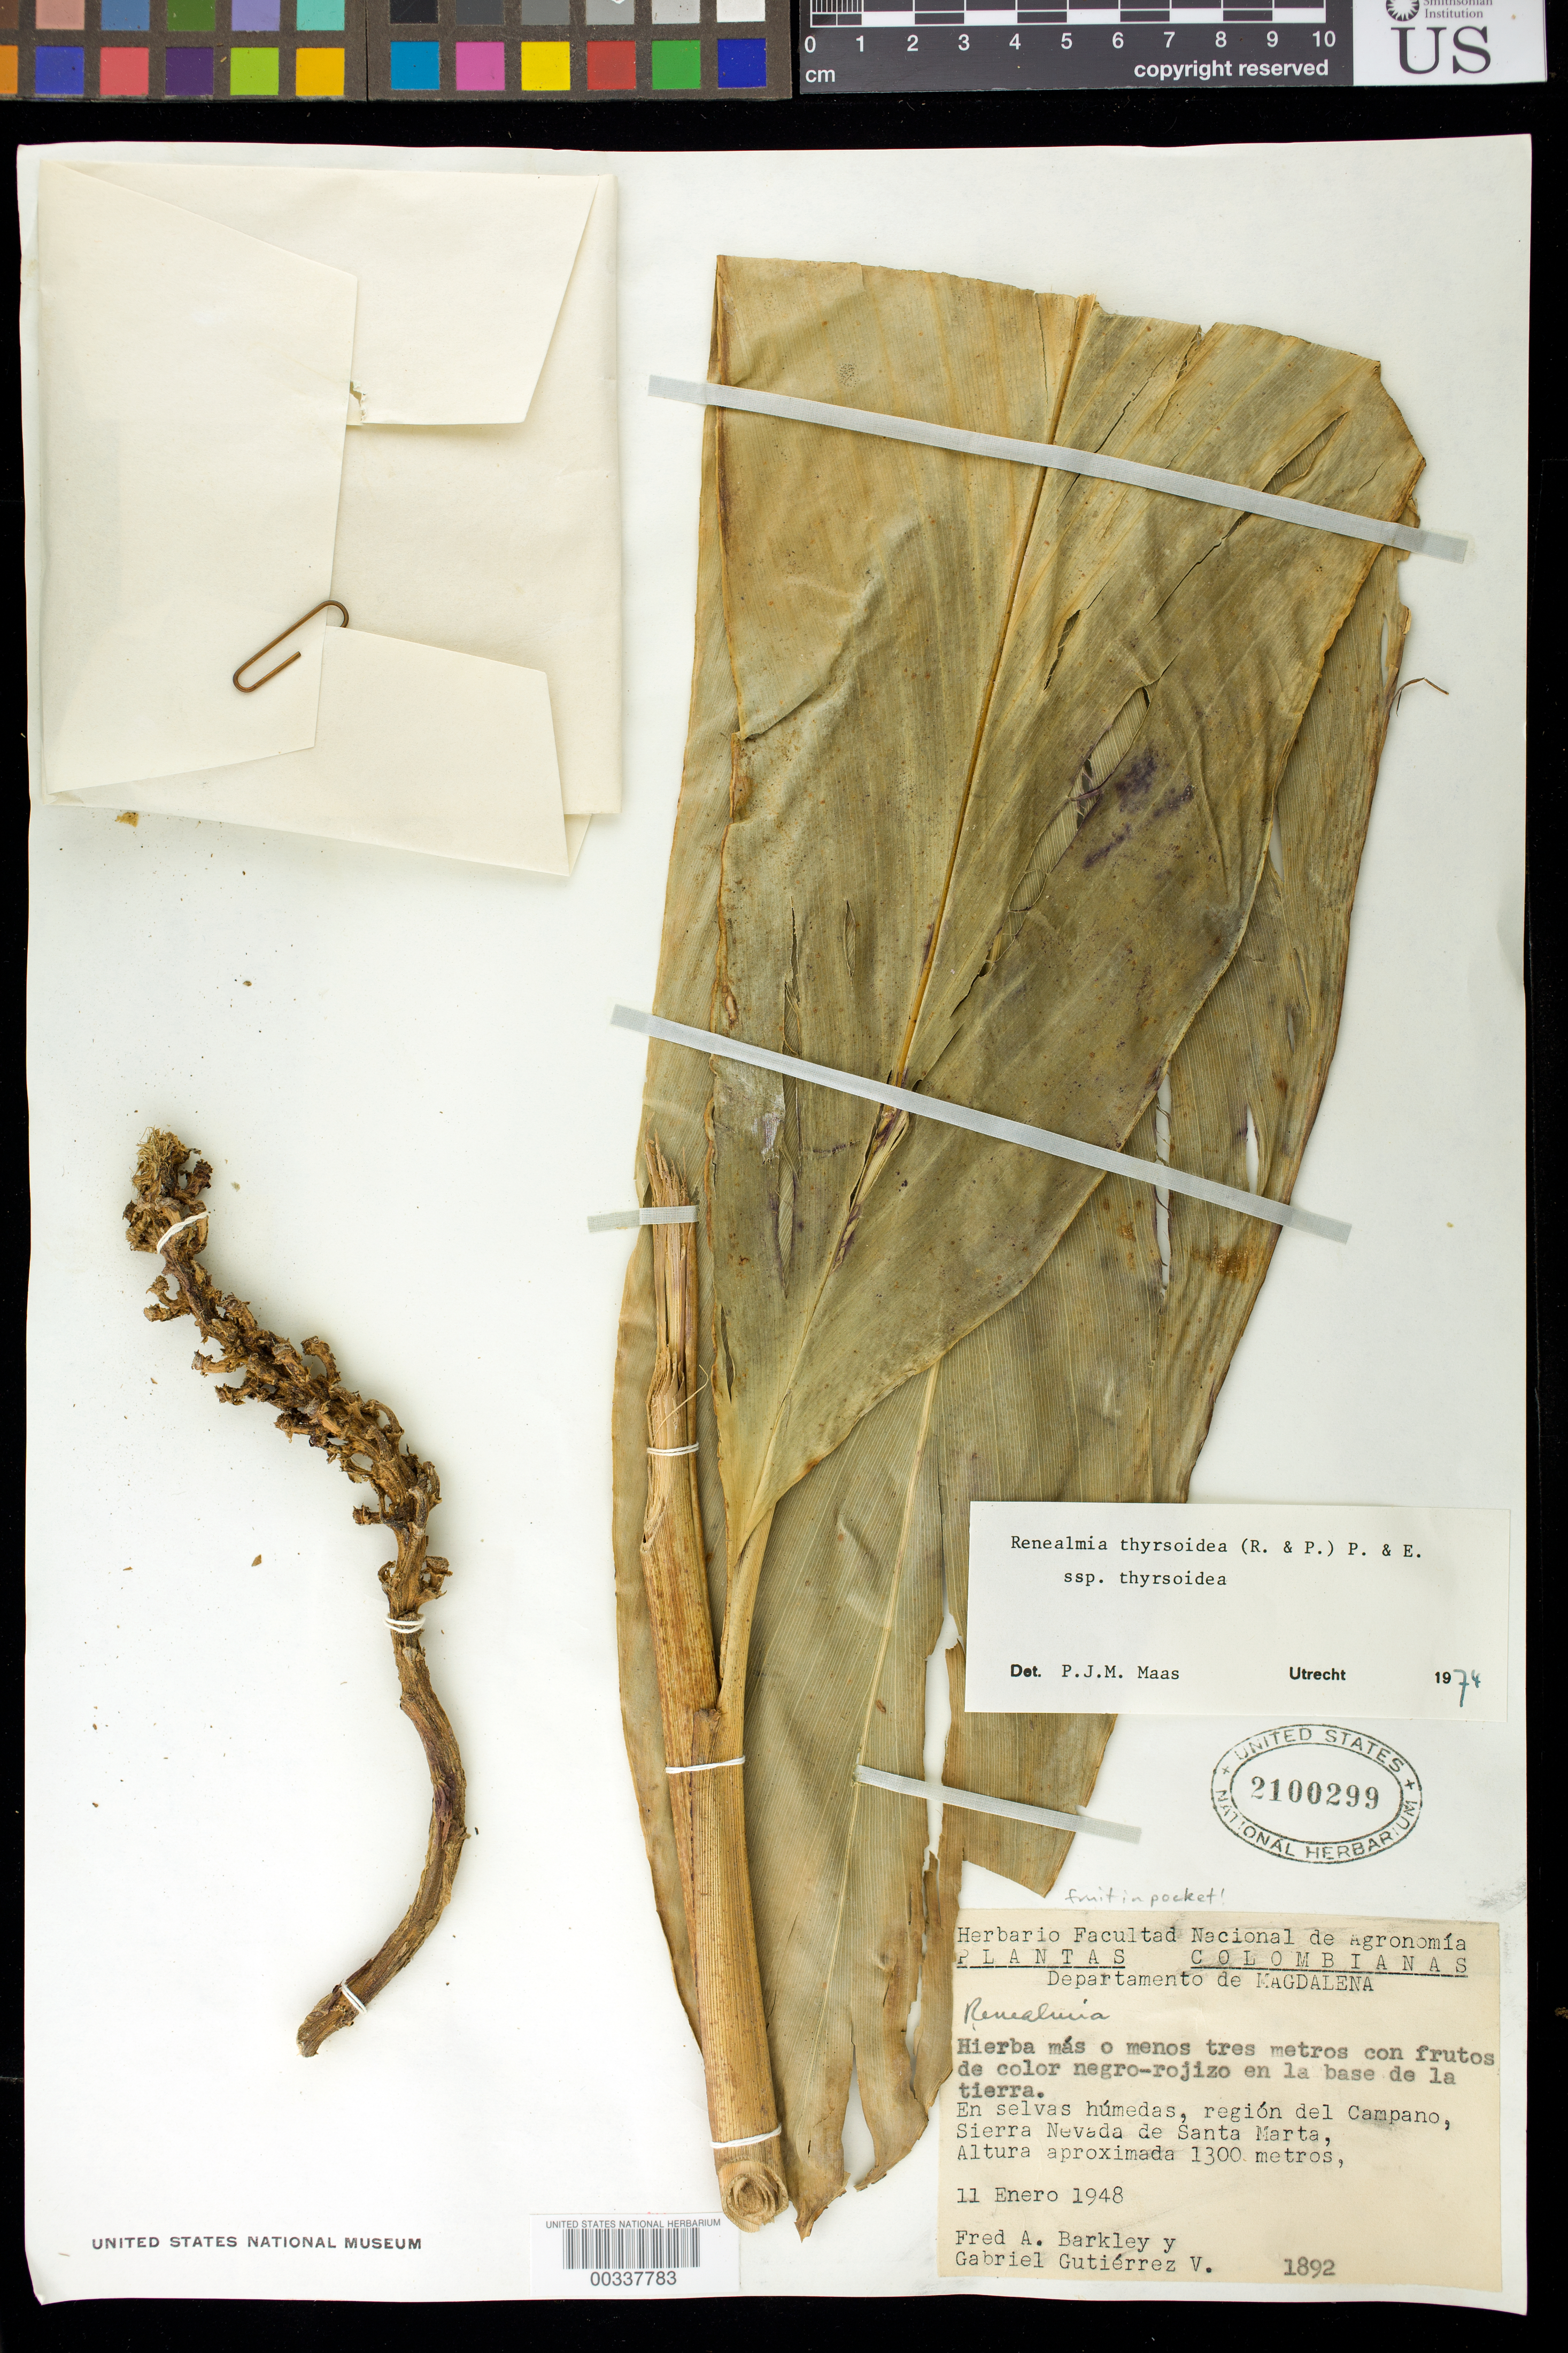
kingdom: Plantae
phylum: Tracheophyta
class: Liliopsida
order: Zingiberales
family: Zingiberaceae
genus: Renealmia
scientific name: Renealmia thyrsoidea subsp. thyrsoidea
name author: (Ruiz & Pav.) Poepp. & Endl.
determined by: Maas, Paul J. M.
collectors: F. A. Barkley & G. Gutiérrez V.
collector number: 1892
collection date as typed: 11 Jan 1948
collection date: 1948-01-11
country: Colombia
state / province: Magdalena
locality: En selvas humedas, region del campano, Sierra Nevada de Santa Marta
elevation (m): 1300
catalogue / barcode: US 2100299